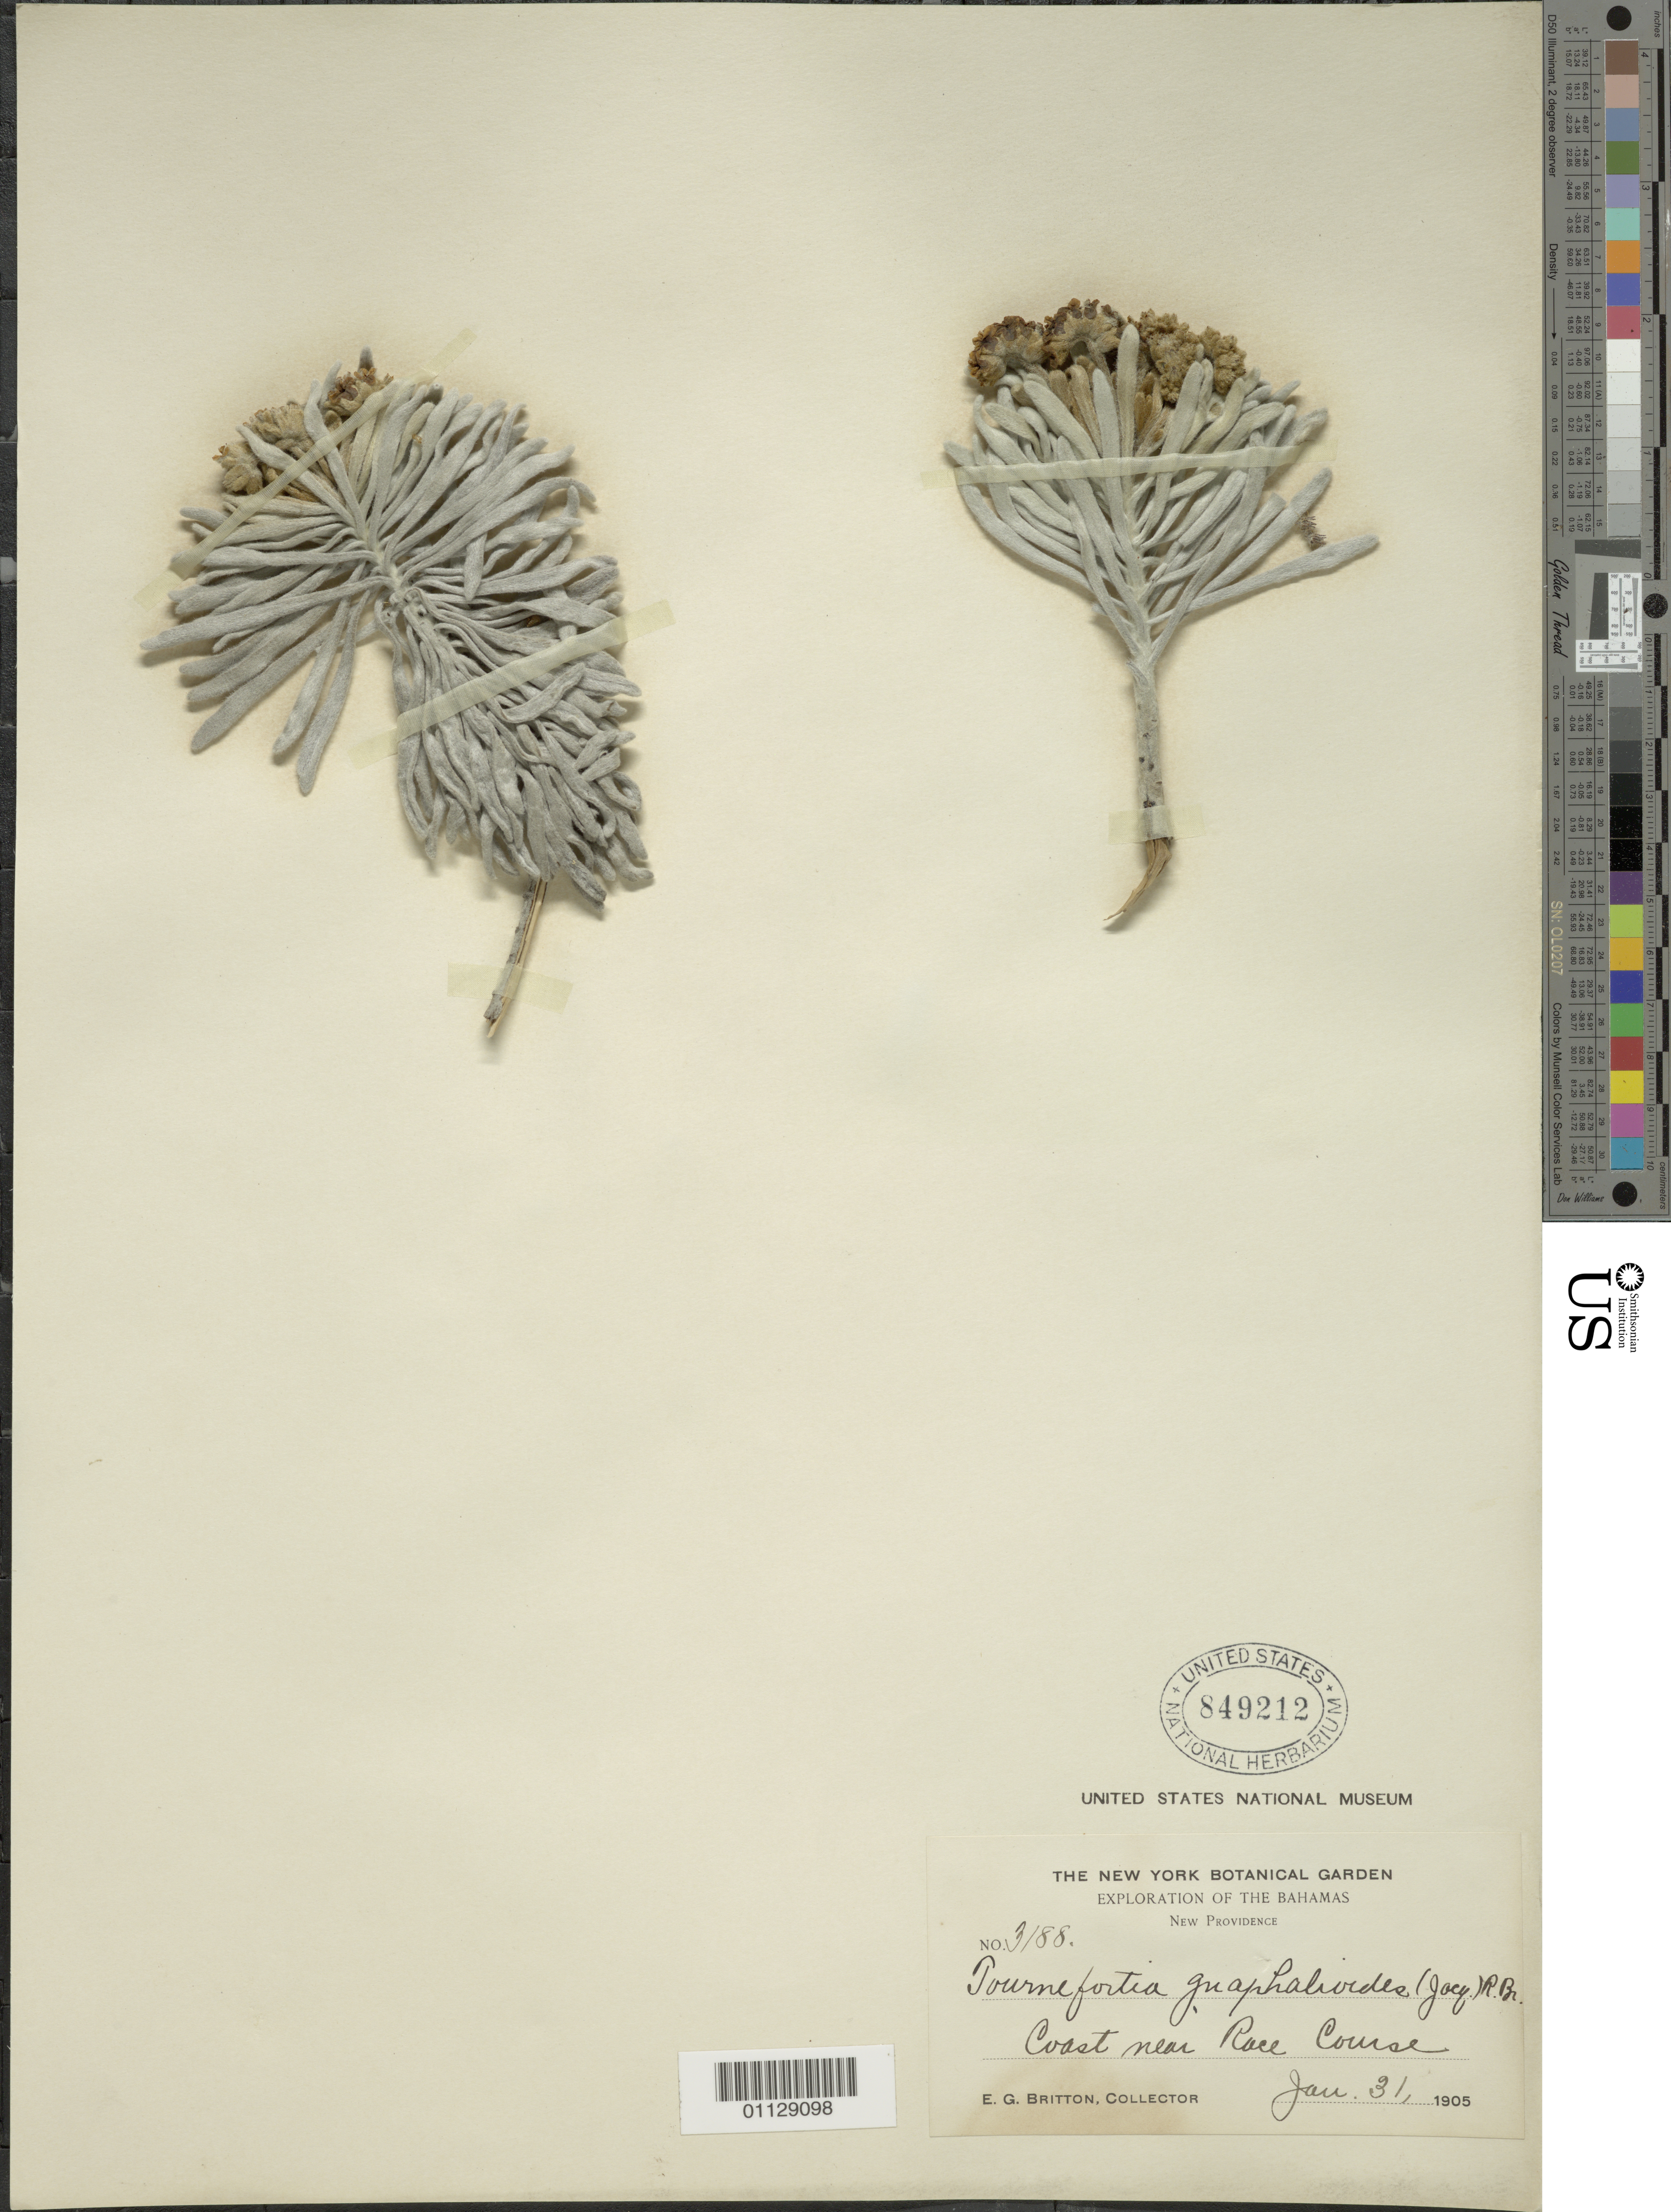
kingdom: Plantae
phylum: Tracheophyta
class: Magnoliopsida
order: Boraginales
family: Heliotropiaceae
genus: Tournefortia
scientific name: Tournefortia gnaphalodes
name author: (L.) R. Br.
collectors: E. G. Britton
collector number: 3188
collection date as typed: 31 Jan 1905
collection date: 1905-01-31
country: Bahamas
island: New Providence I.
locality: Coast near Race Course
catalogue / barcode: US 849212